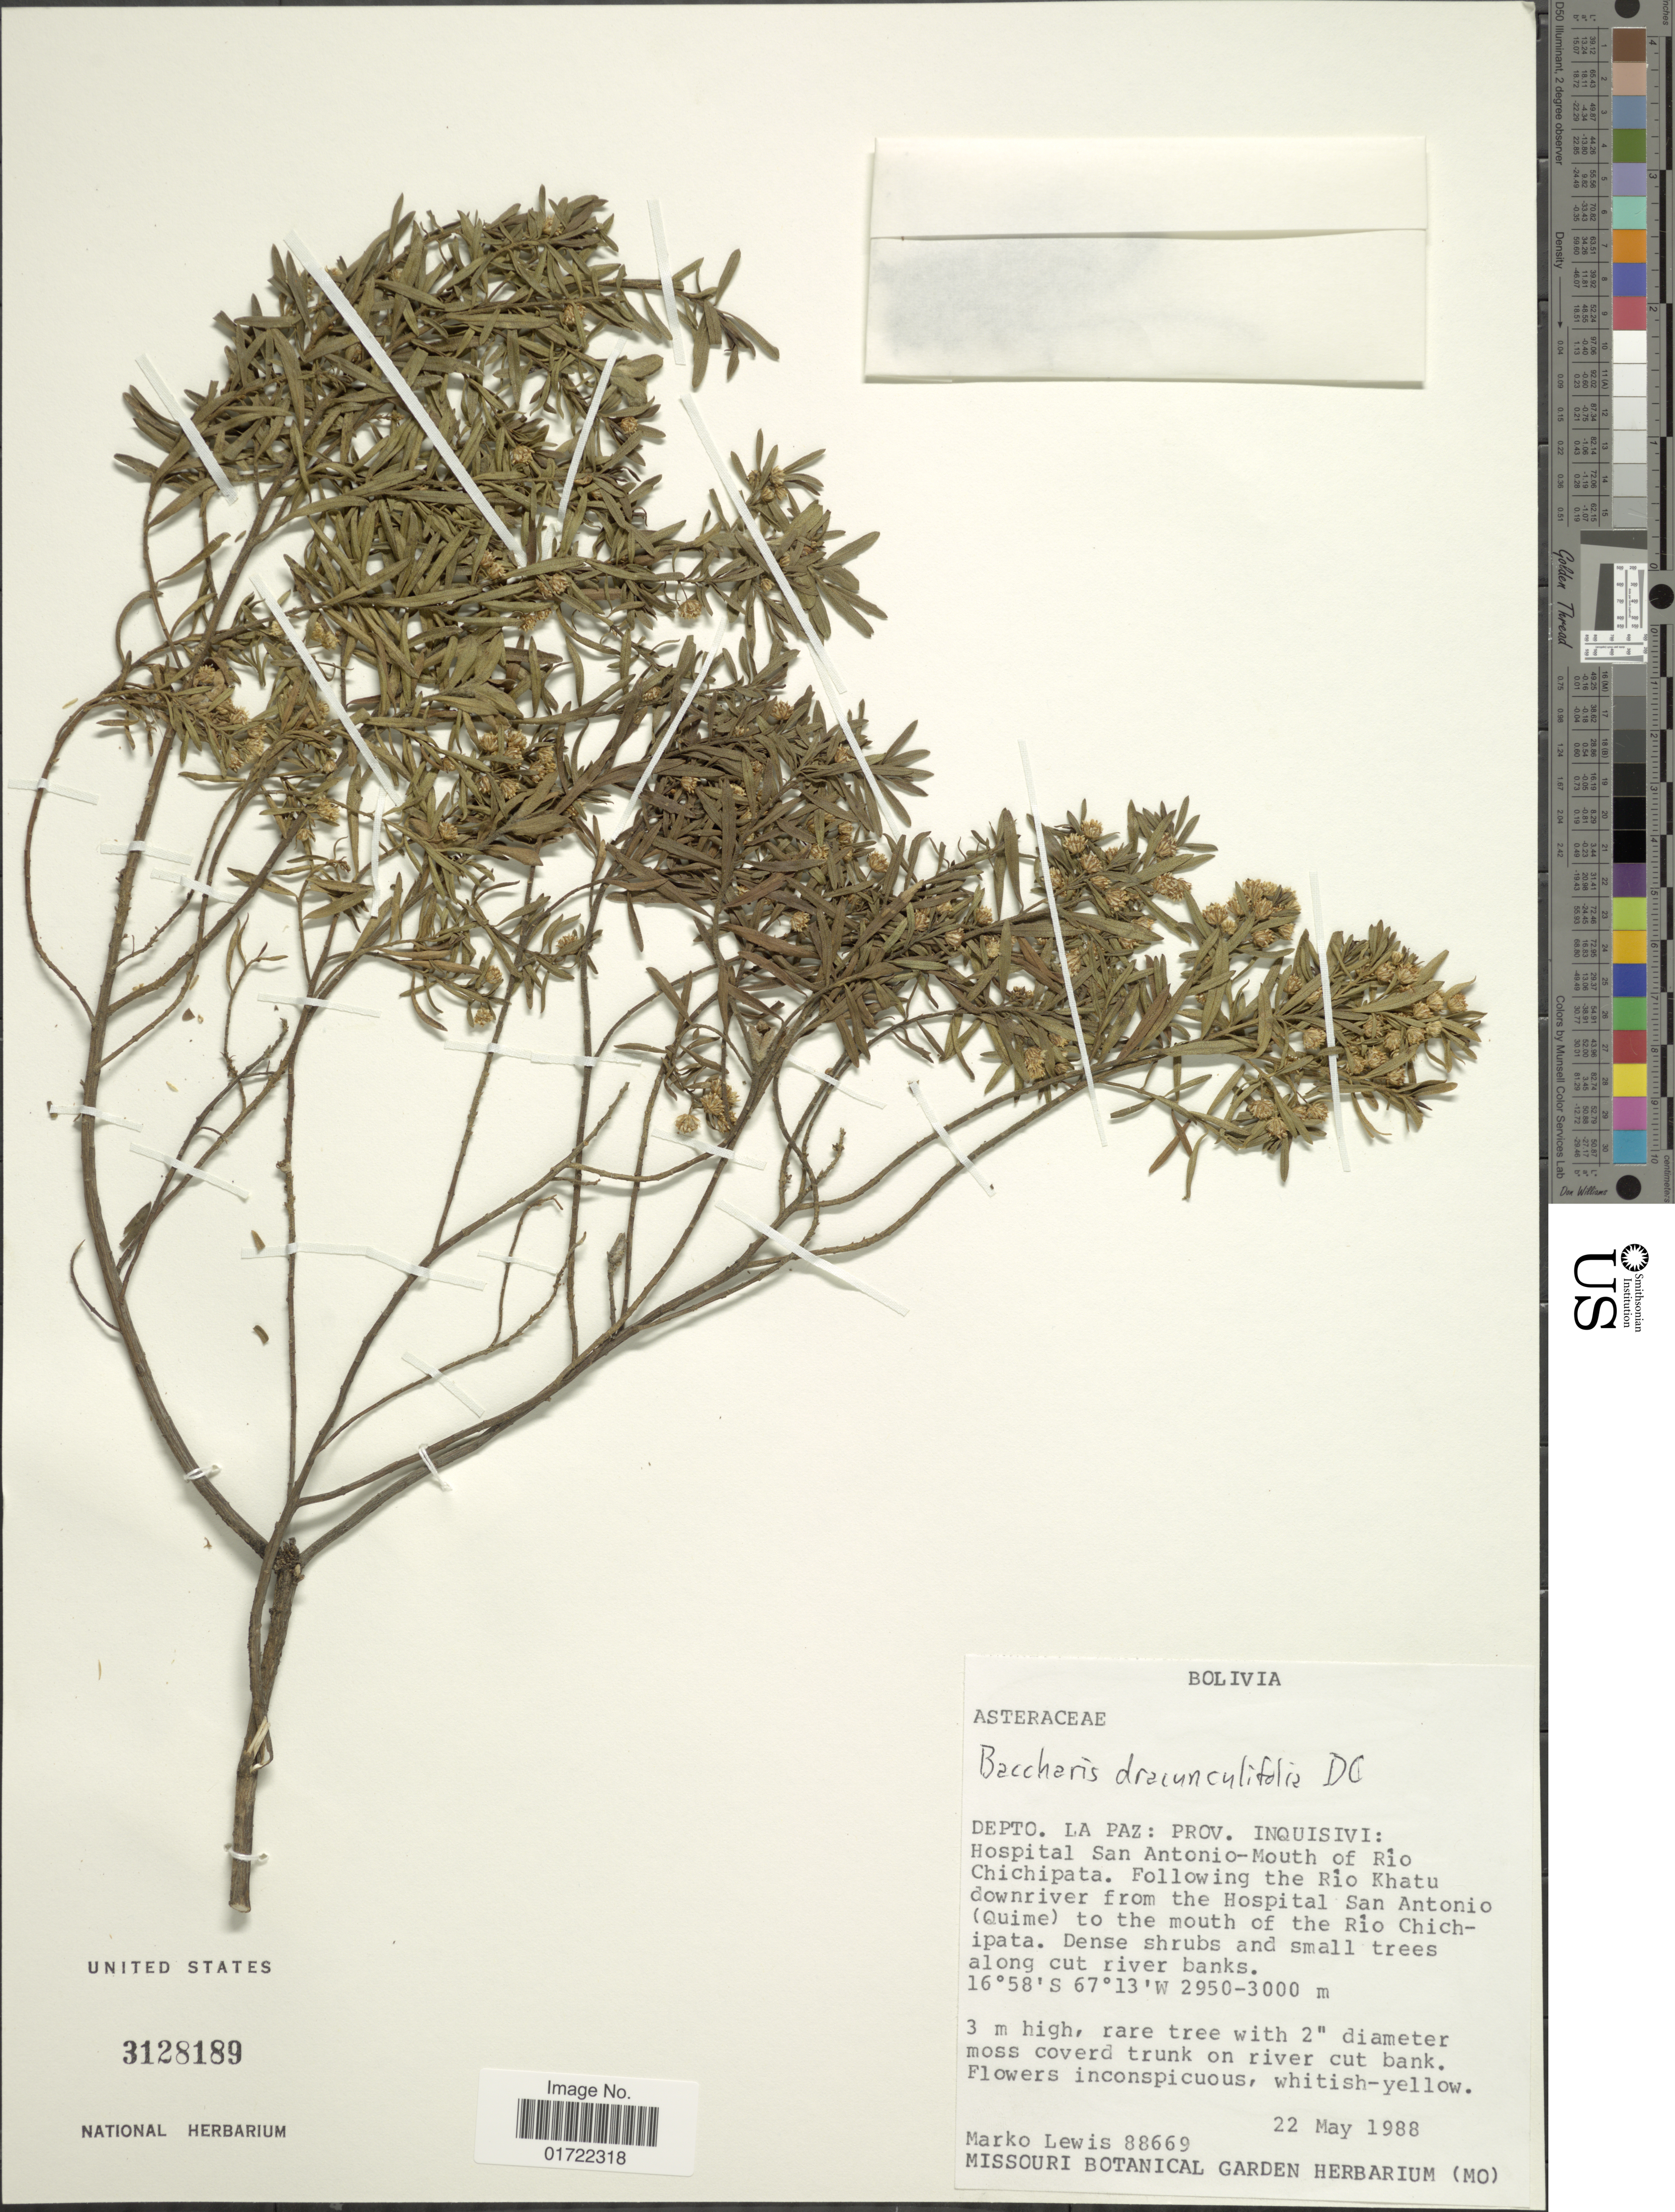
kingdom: Plantae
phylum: Tracheophyta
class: Magnoliopsida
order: Asterales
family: Asteraceae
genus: Baccharis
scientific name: Baccharis dracunculifolia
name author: DC.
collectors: M. A. Lewis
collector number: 88669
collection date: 1988-05-22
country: Bolivia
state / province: La Paz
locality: Prov. Inquisivi, Hospital San Antonio-Mouth of Rio Chichipata, following the Rio Khatu downriver from the Hospital San Antonio (Quime) to the mouth of the Rio Chichiipata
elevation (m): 2950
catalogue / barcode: US 3128189